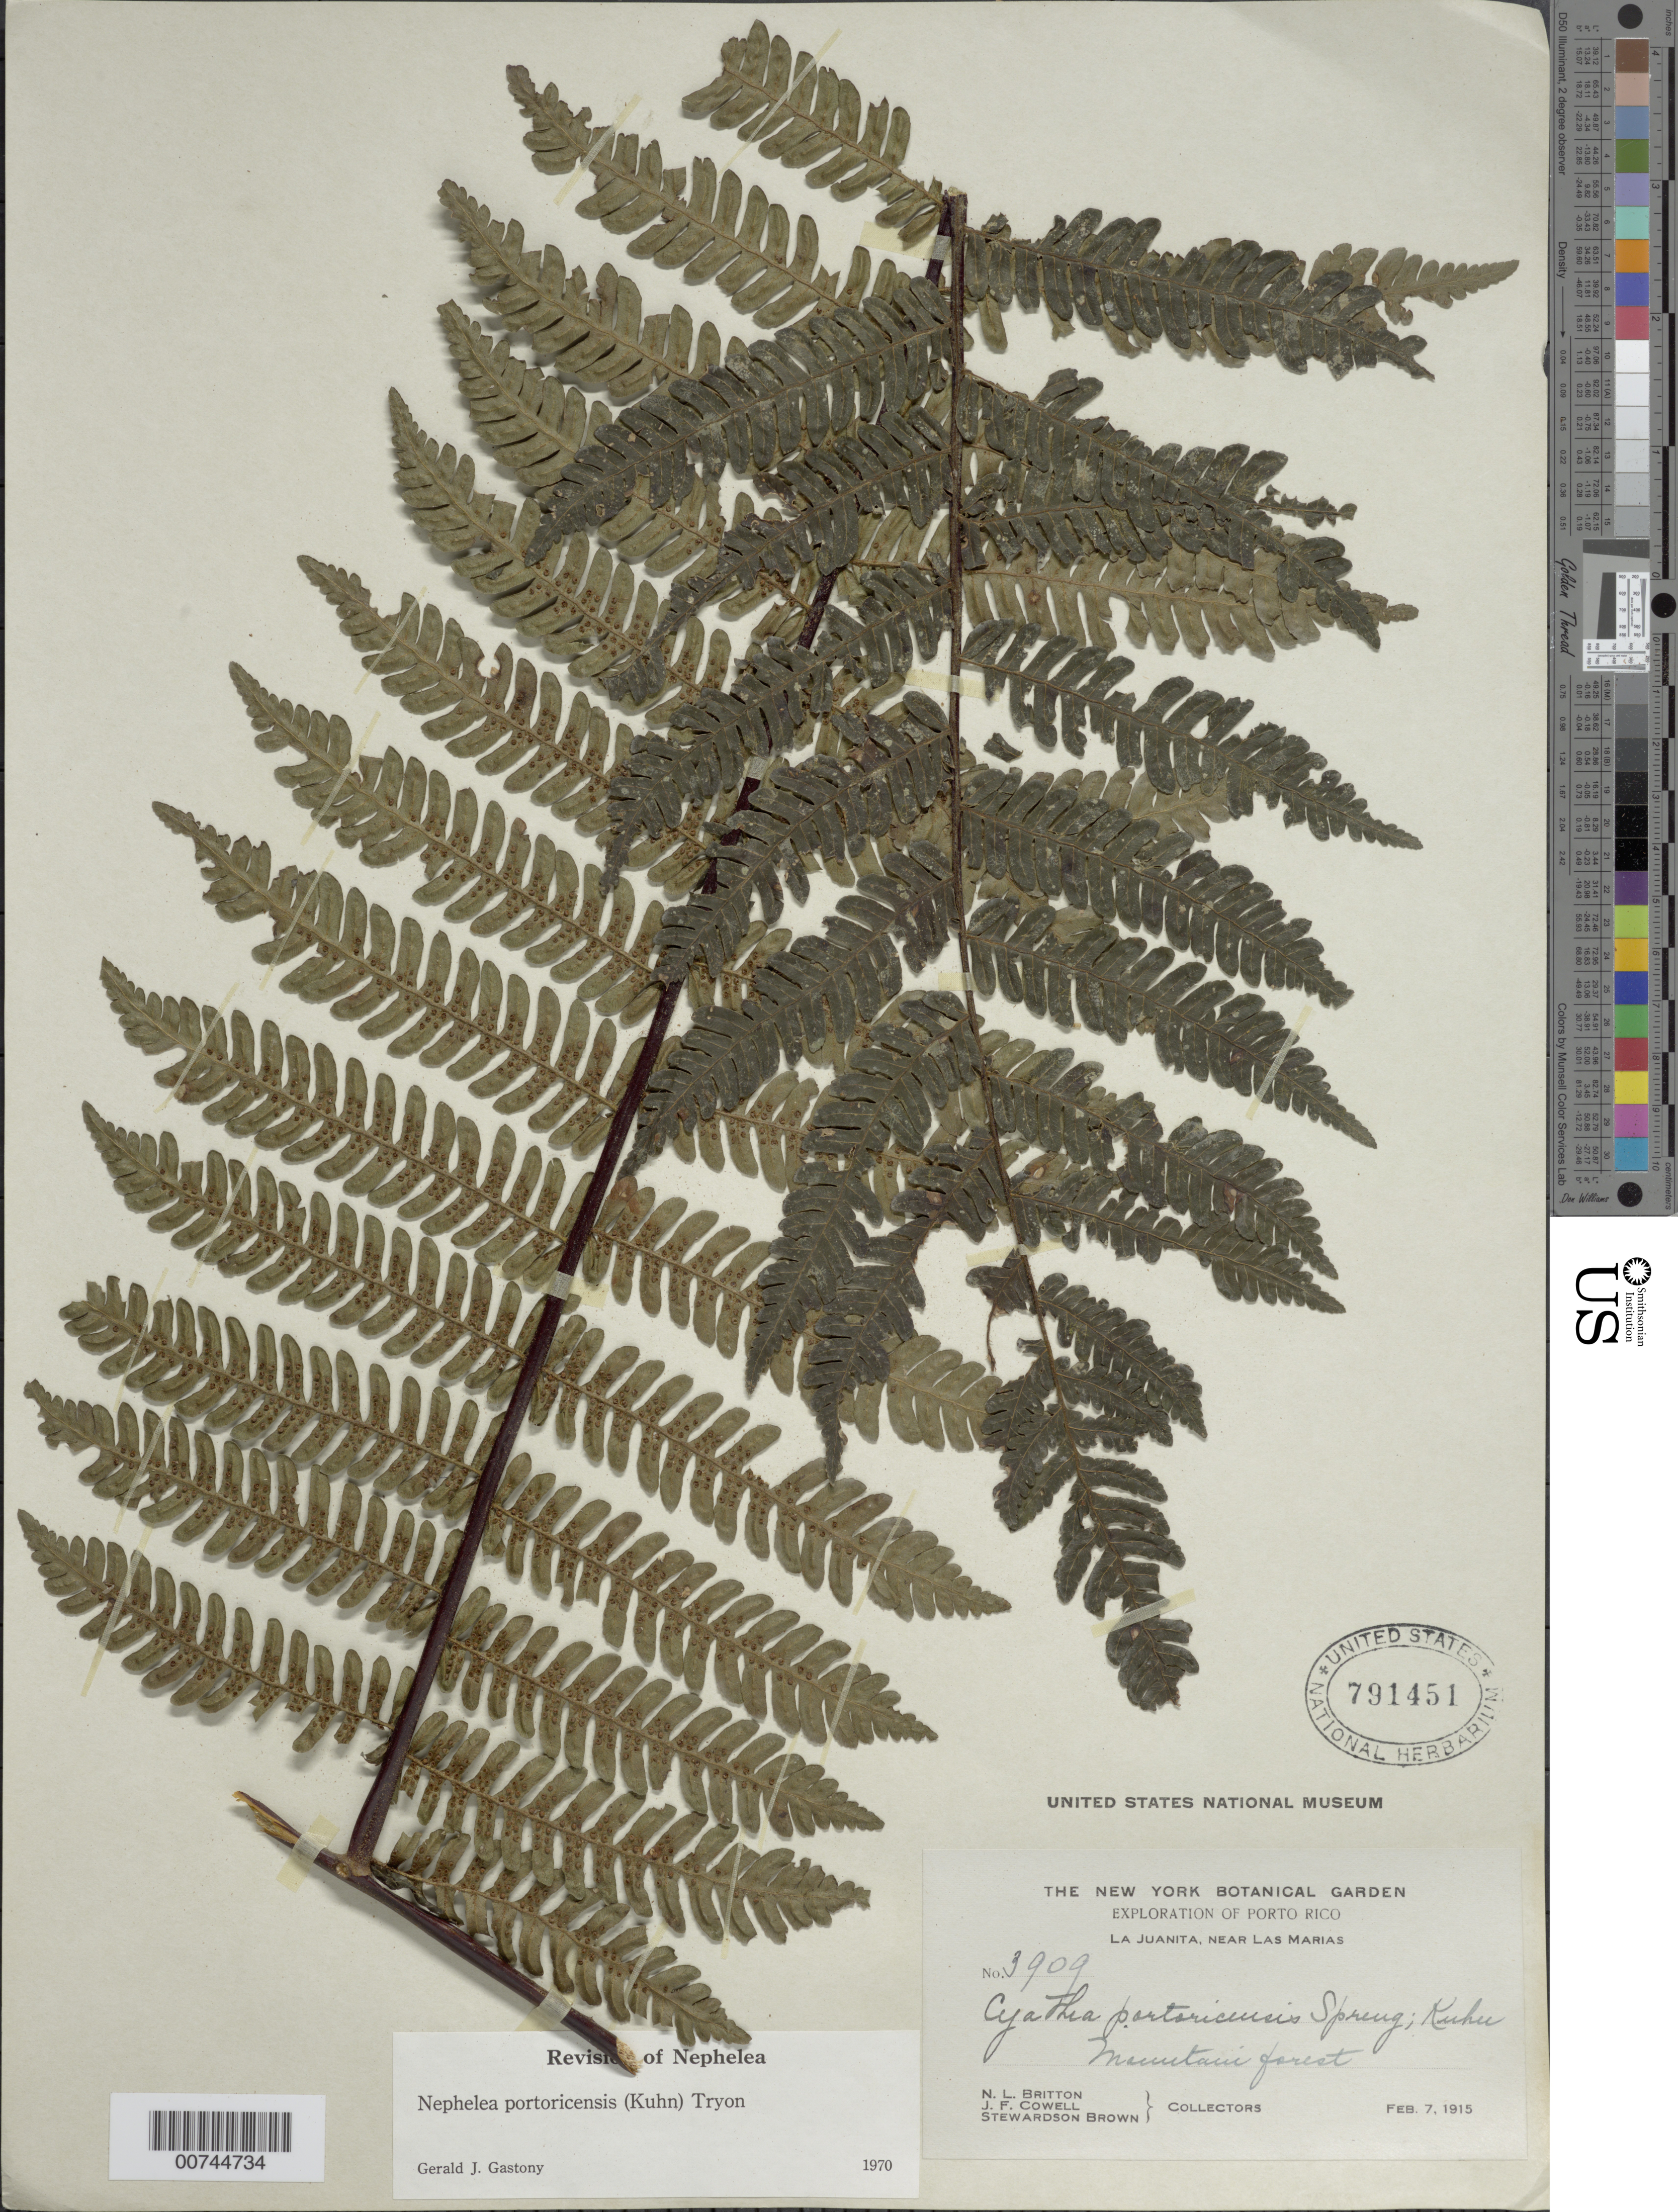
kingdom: Plantae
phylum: Tracheophyta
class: Polypodiopsida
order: Cyatheales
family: Cyatheaceae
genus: Alsophila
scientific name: Alsophila portoricensis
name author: (Spreng. ex Kuhn) D.S. Conant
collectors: N. Britton, J. F. Cowell & S. Brown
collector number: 3909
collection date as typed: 07 Feb 1915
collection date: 1915-02-07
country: Puerto Rico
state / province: Las Marías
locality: La Juanita, near Las Marias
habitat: Mountain Forest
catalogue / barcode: US 791451